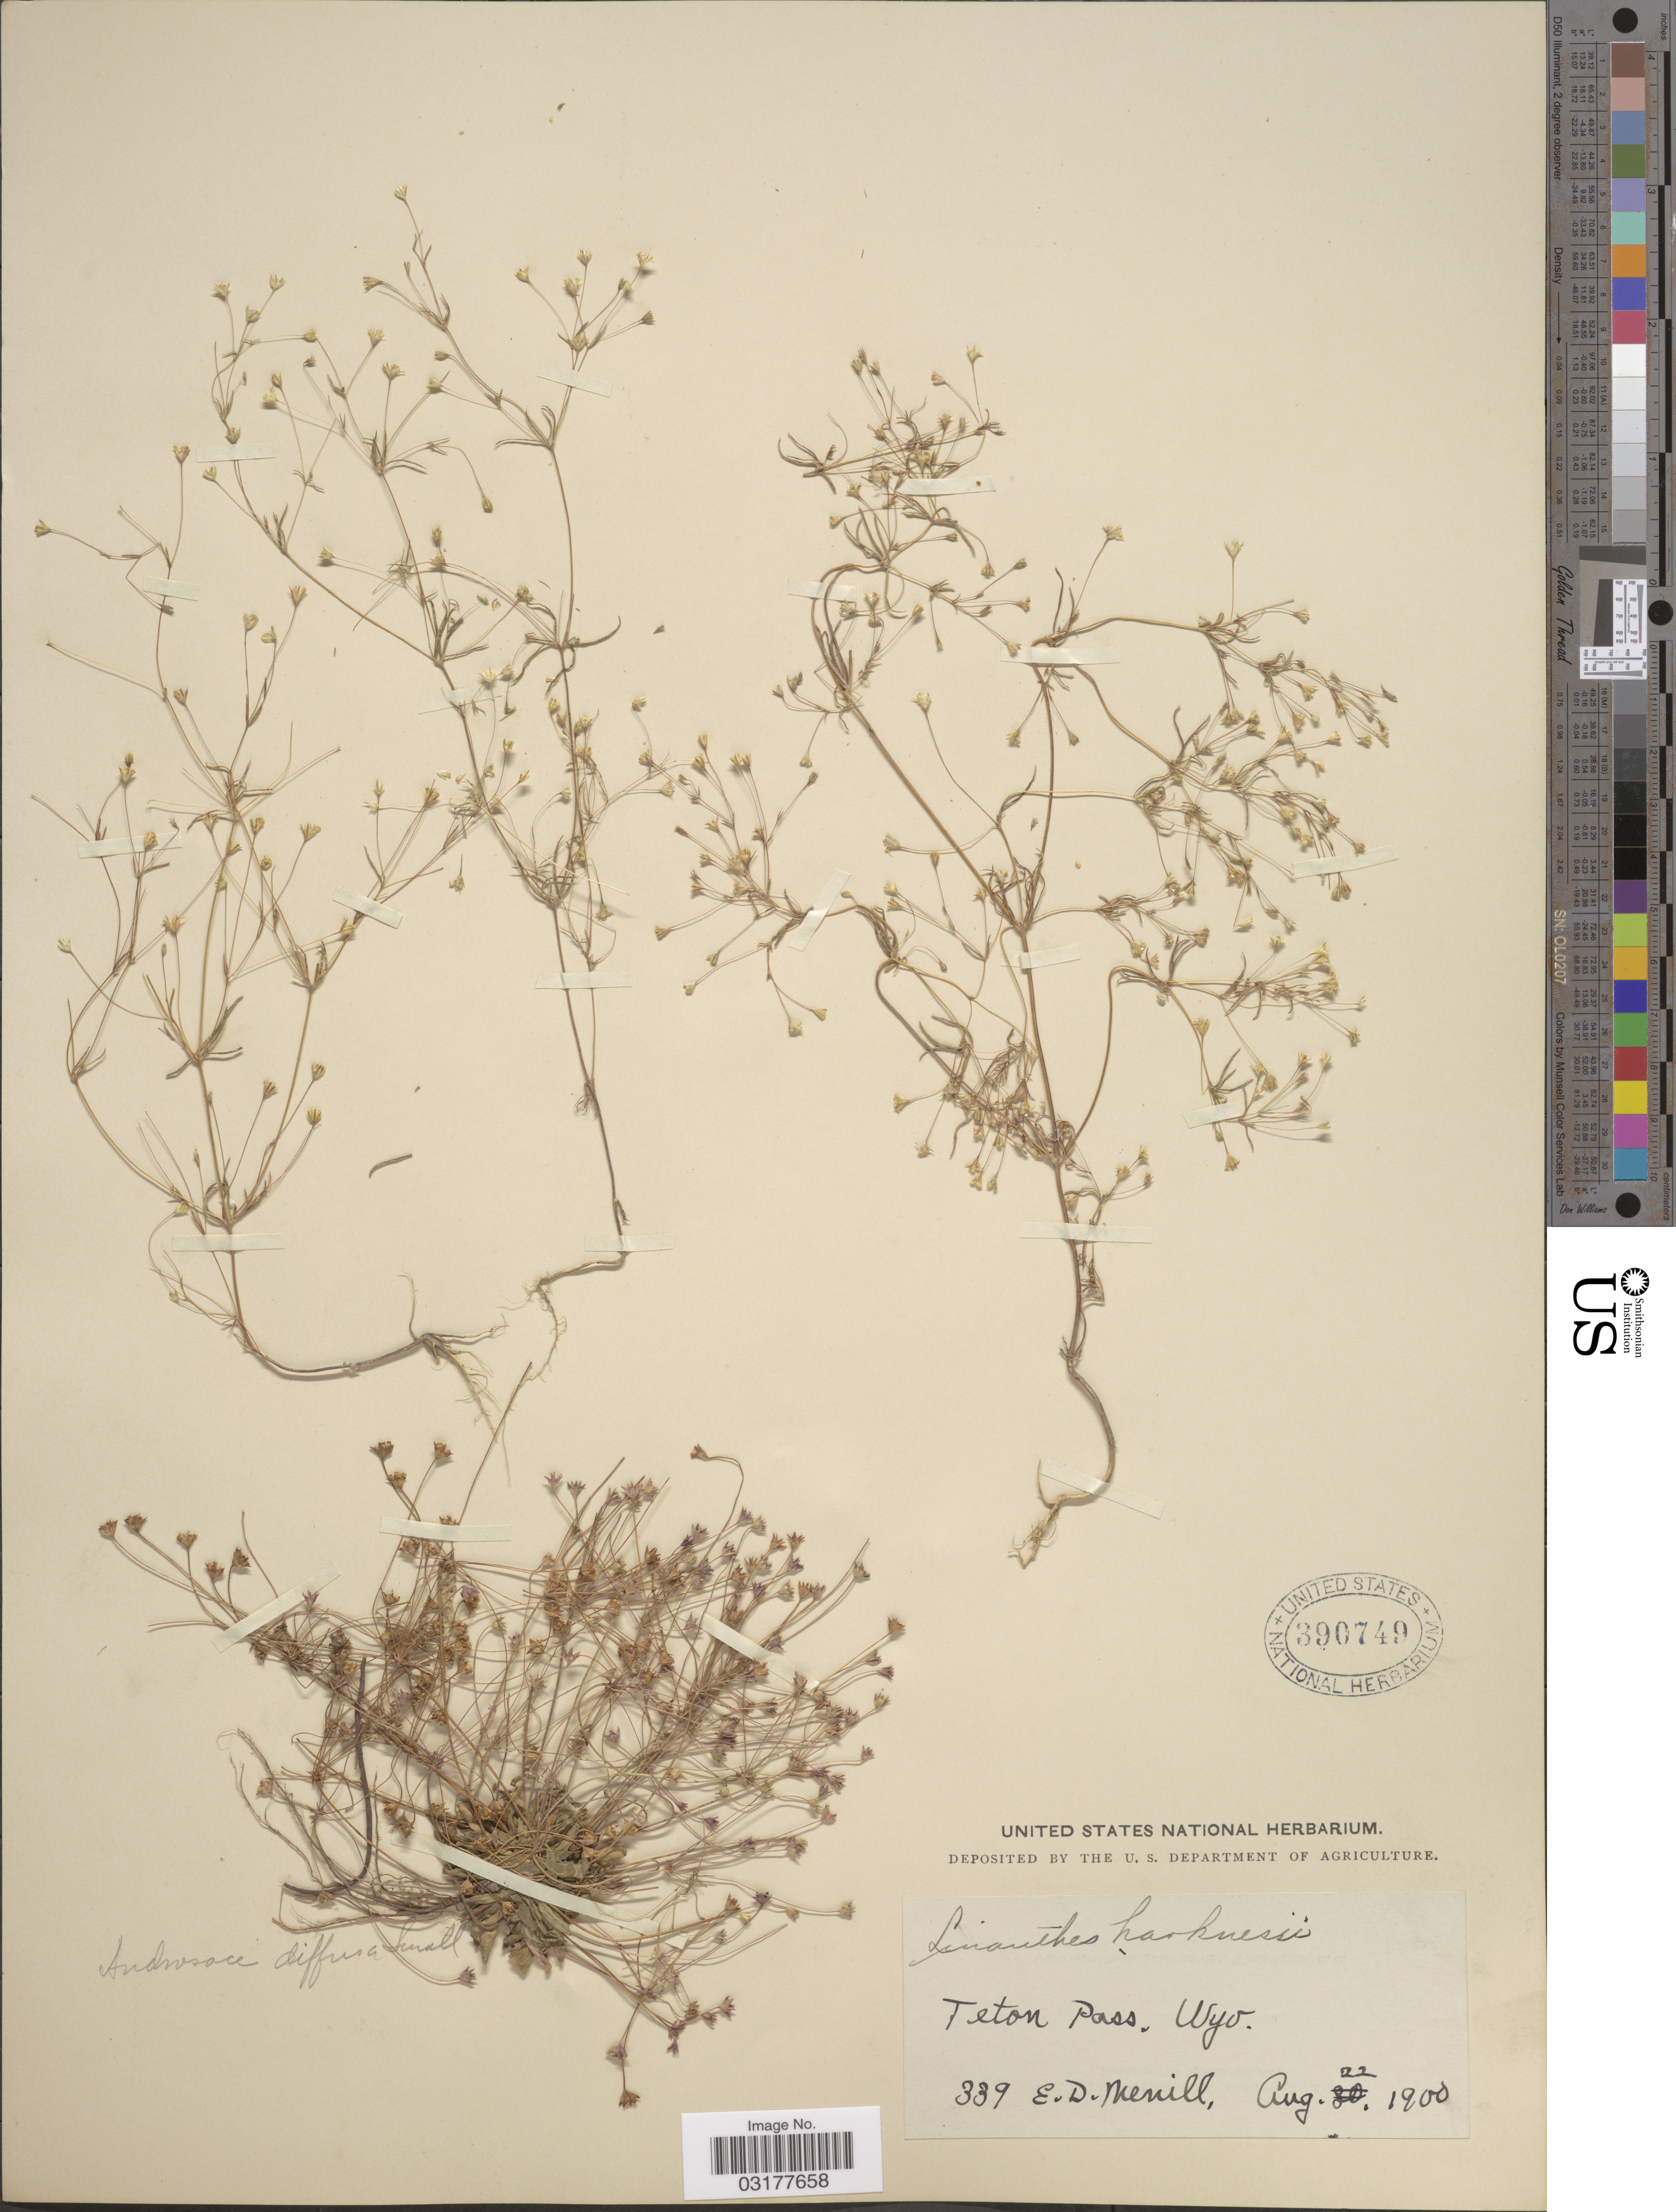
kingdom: Plantae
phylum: Tracheophyta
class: Magnoliopsida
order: Ericales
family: Polemoniaceae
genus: Leptosiphon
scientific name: Leptosiphon septentrionalis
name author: (H. Mason) J.M. Porter & L.A. Johnson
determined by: Strong, Mark T., (BOT), Smithsonian Institution - National Museum of Natural History (UNITED STATES)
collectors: E. D. Merrill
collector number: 339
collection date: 1900-08-22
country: United States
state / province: Wyoming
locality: Teton Pass. Wyo.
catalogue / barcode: US 390749